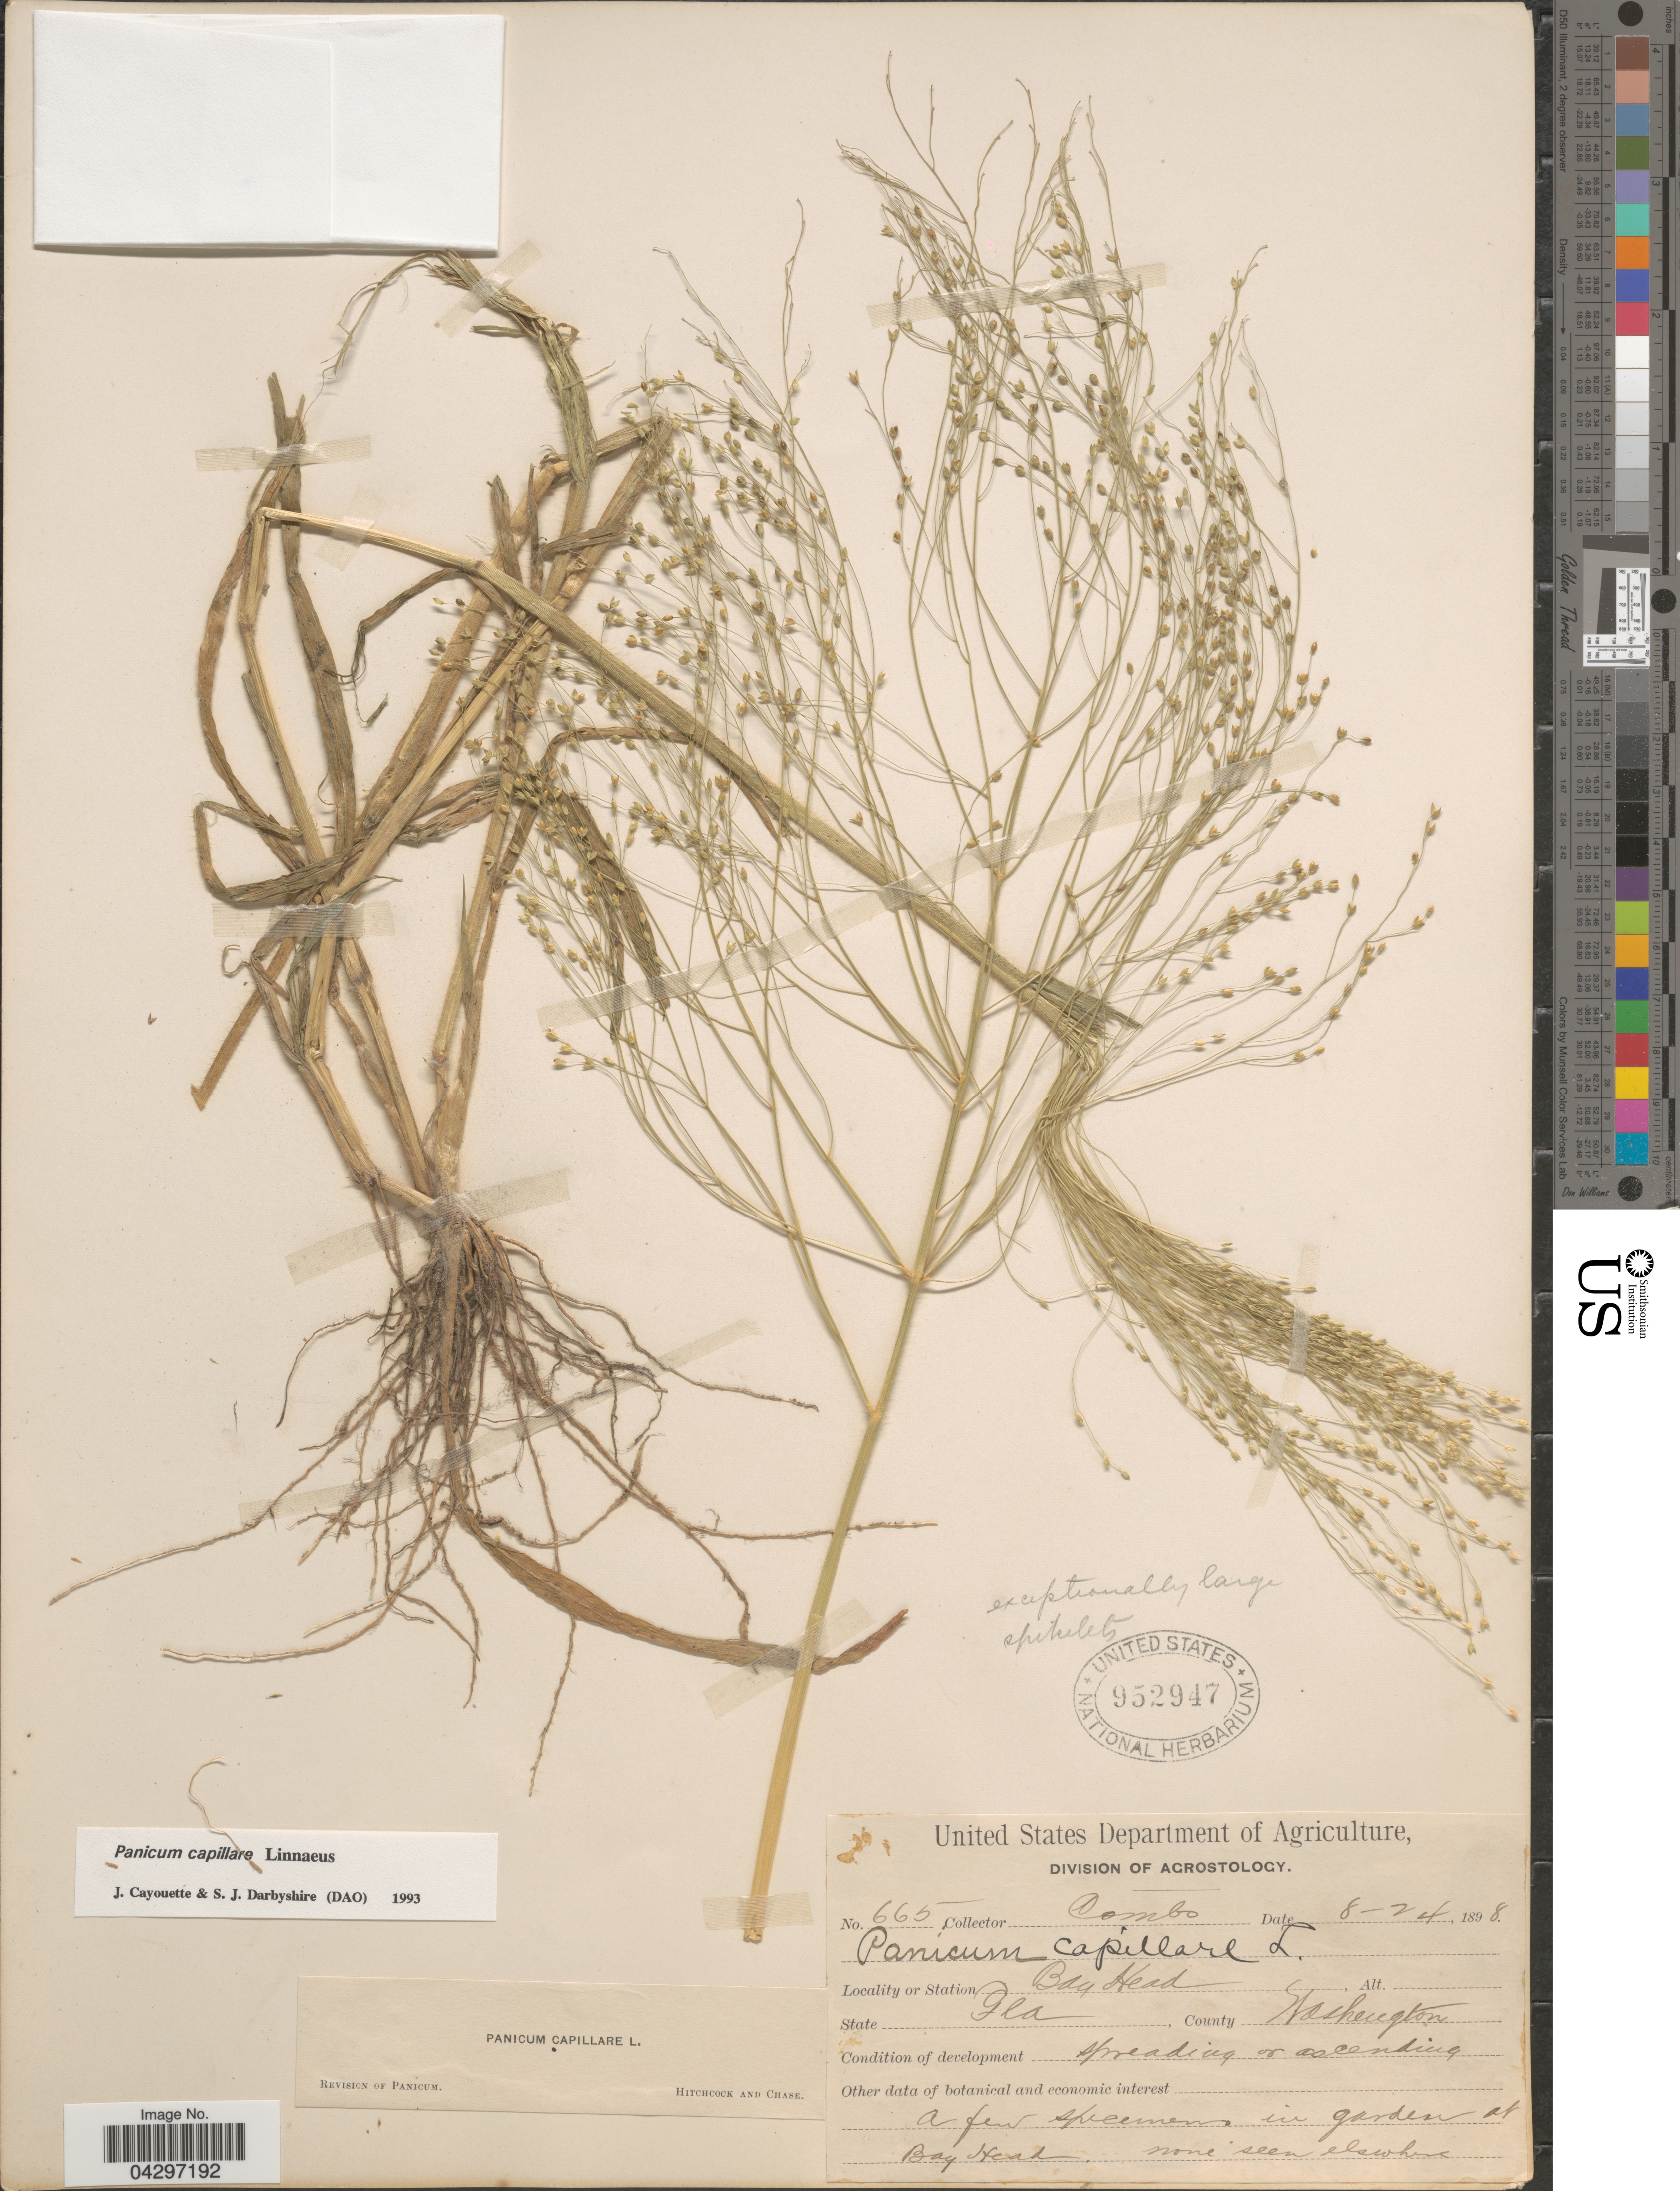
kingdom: Plantae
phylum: Tracheophyta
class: Liliopsida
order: Poales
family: Poaceae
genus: Panicum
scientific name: Panicum capillare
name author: L.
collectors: -. Combs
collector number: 665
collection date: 1898-08-24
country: United States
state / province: Florida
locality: Bay Head. County Washington.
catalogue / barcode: US 952947